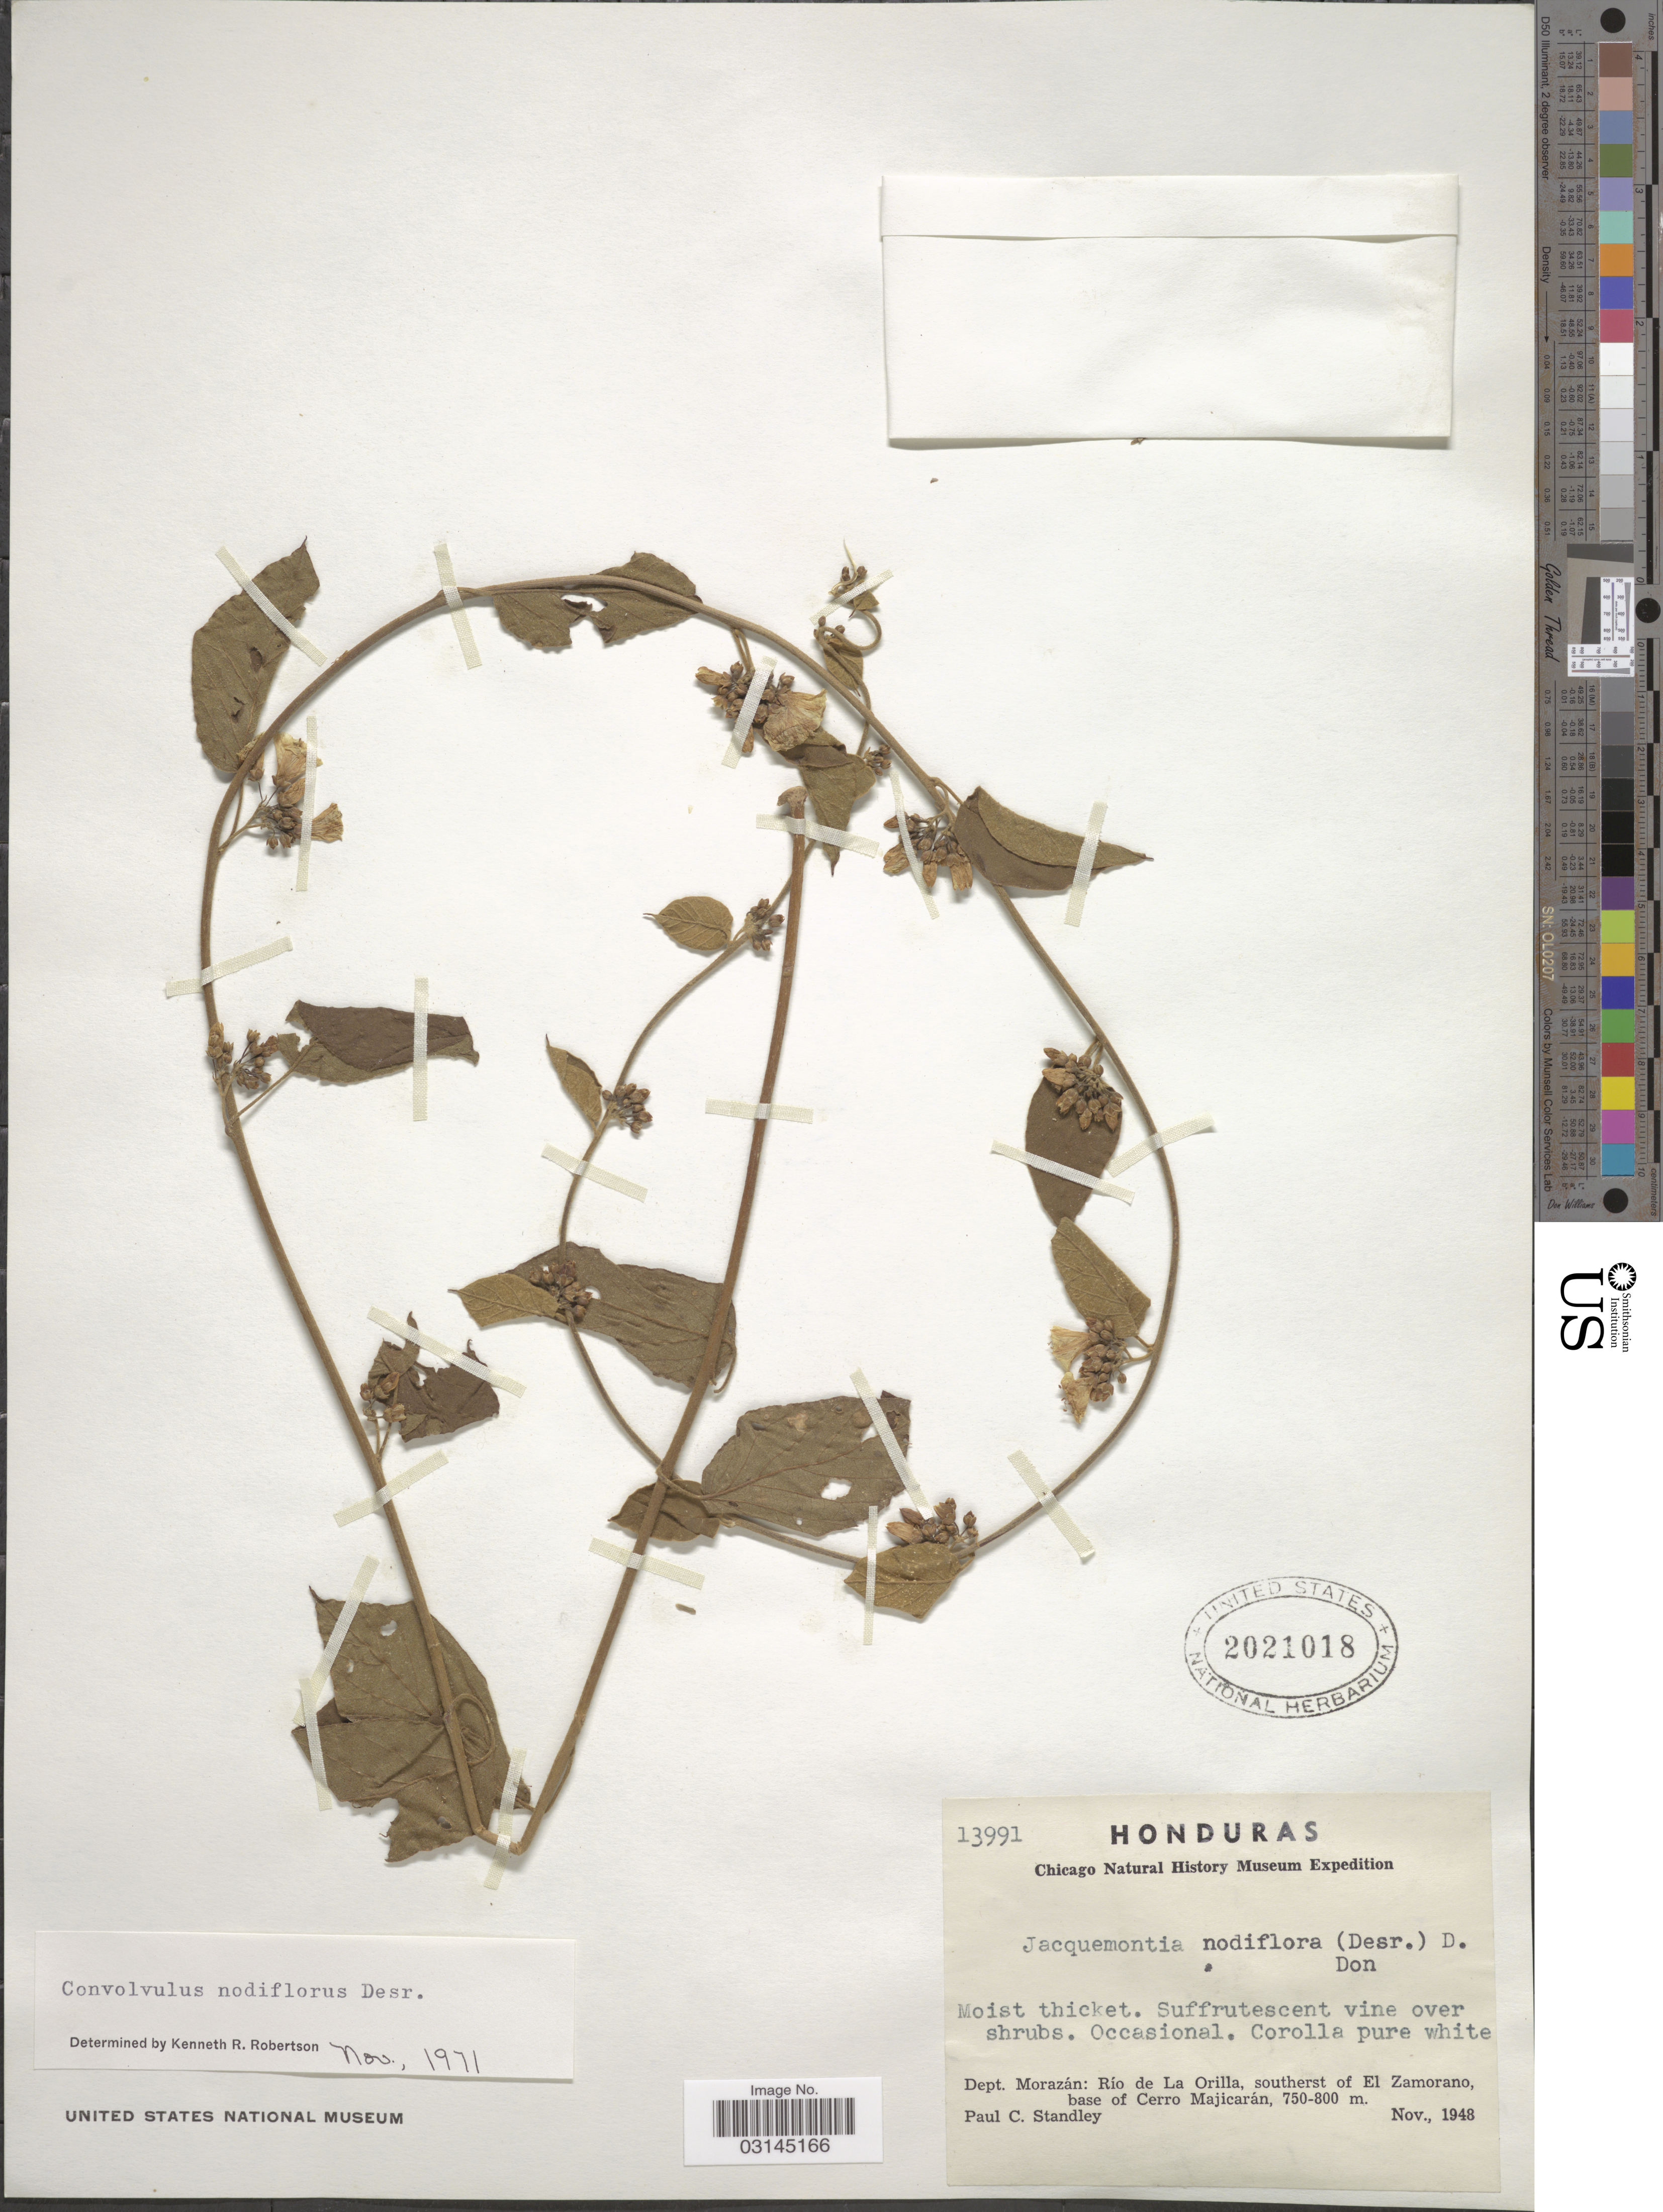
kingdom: Plantae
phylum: Tracheophyta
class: Magnoliopsida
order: Solanales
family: Convolvulaceae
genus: Convolvulus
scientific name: Convolvulus nodiflorus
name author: Desr.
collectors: P. C. Standley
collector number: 13991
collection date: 1948-11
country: Honduras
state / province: Fco. Morazán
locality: Dept. Morazán: Río de La Orilla, southerst of El Zamorano, base of Cerro Majicarán.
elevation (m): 750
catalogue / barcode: US 2021018